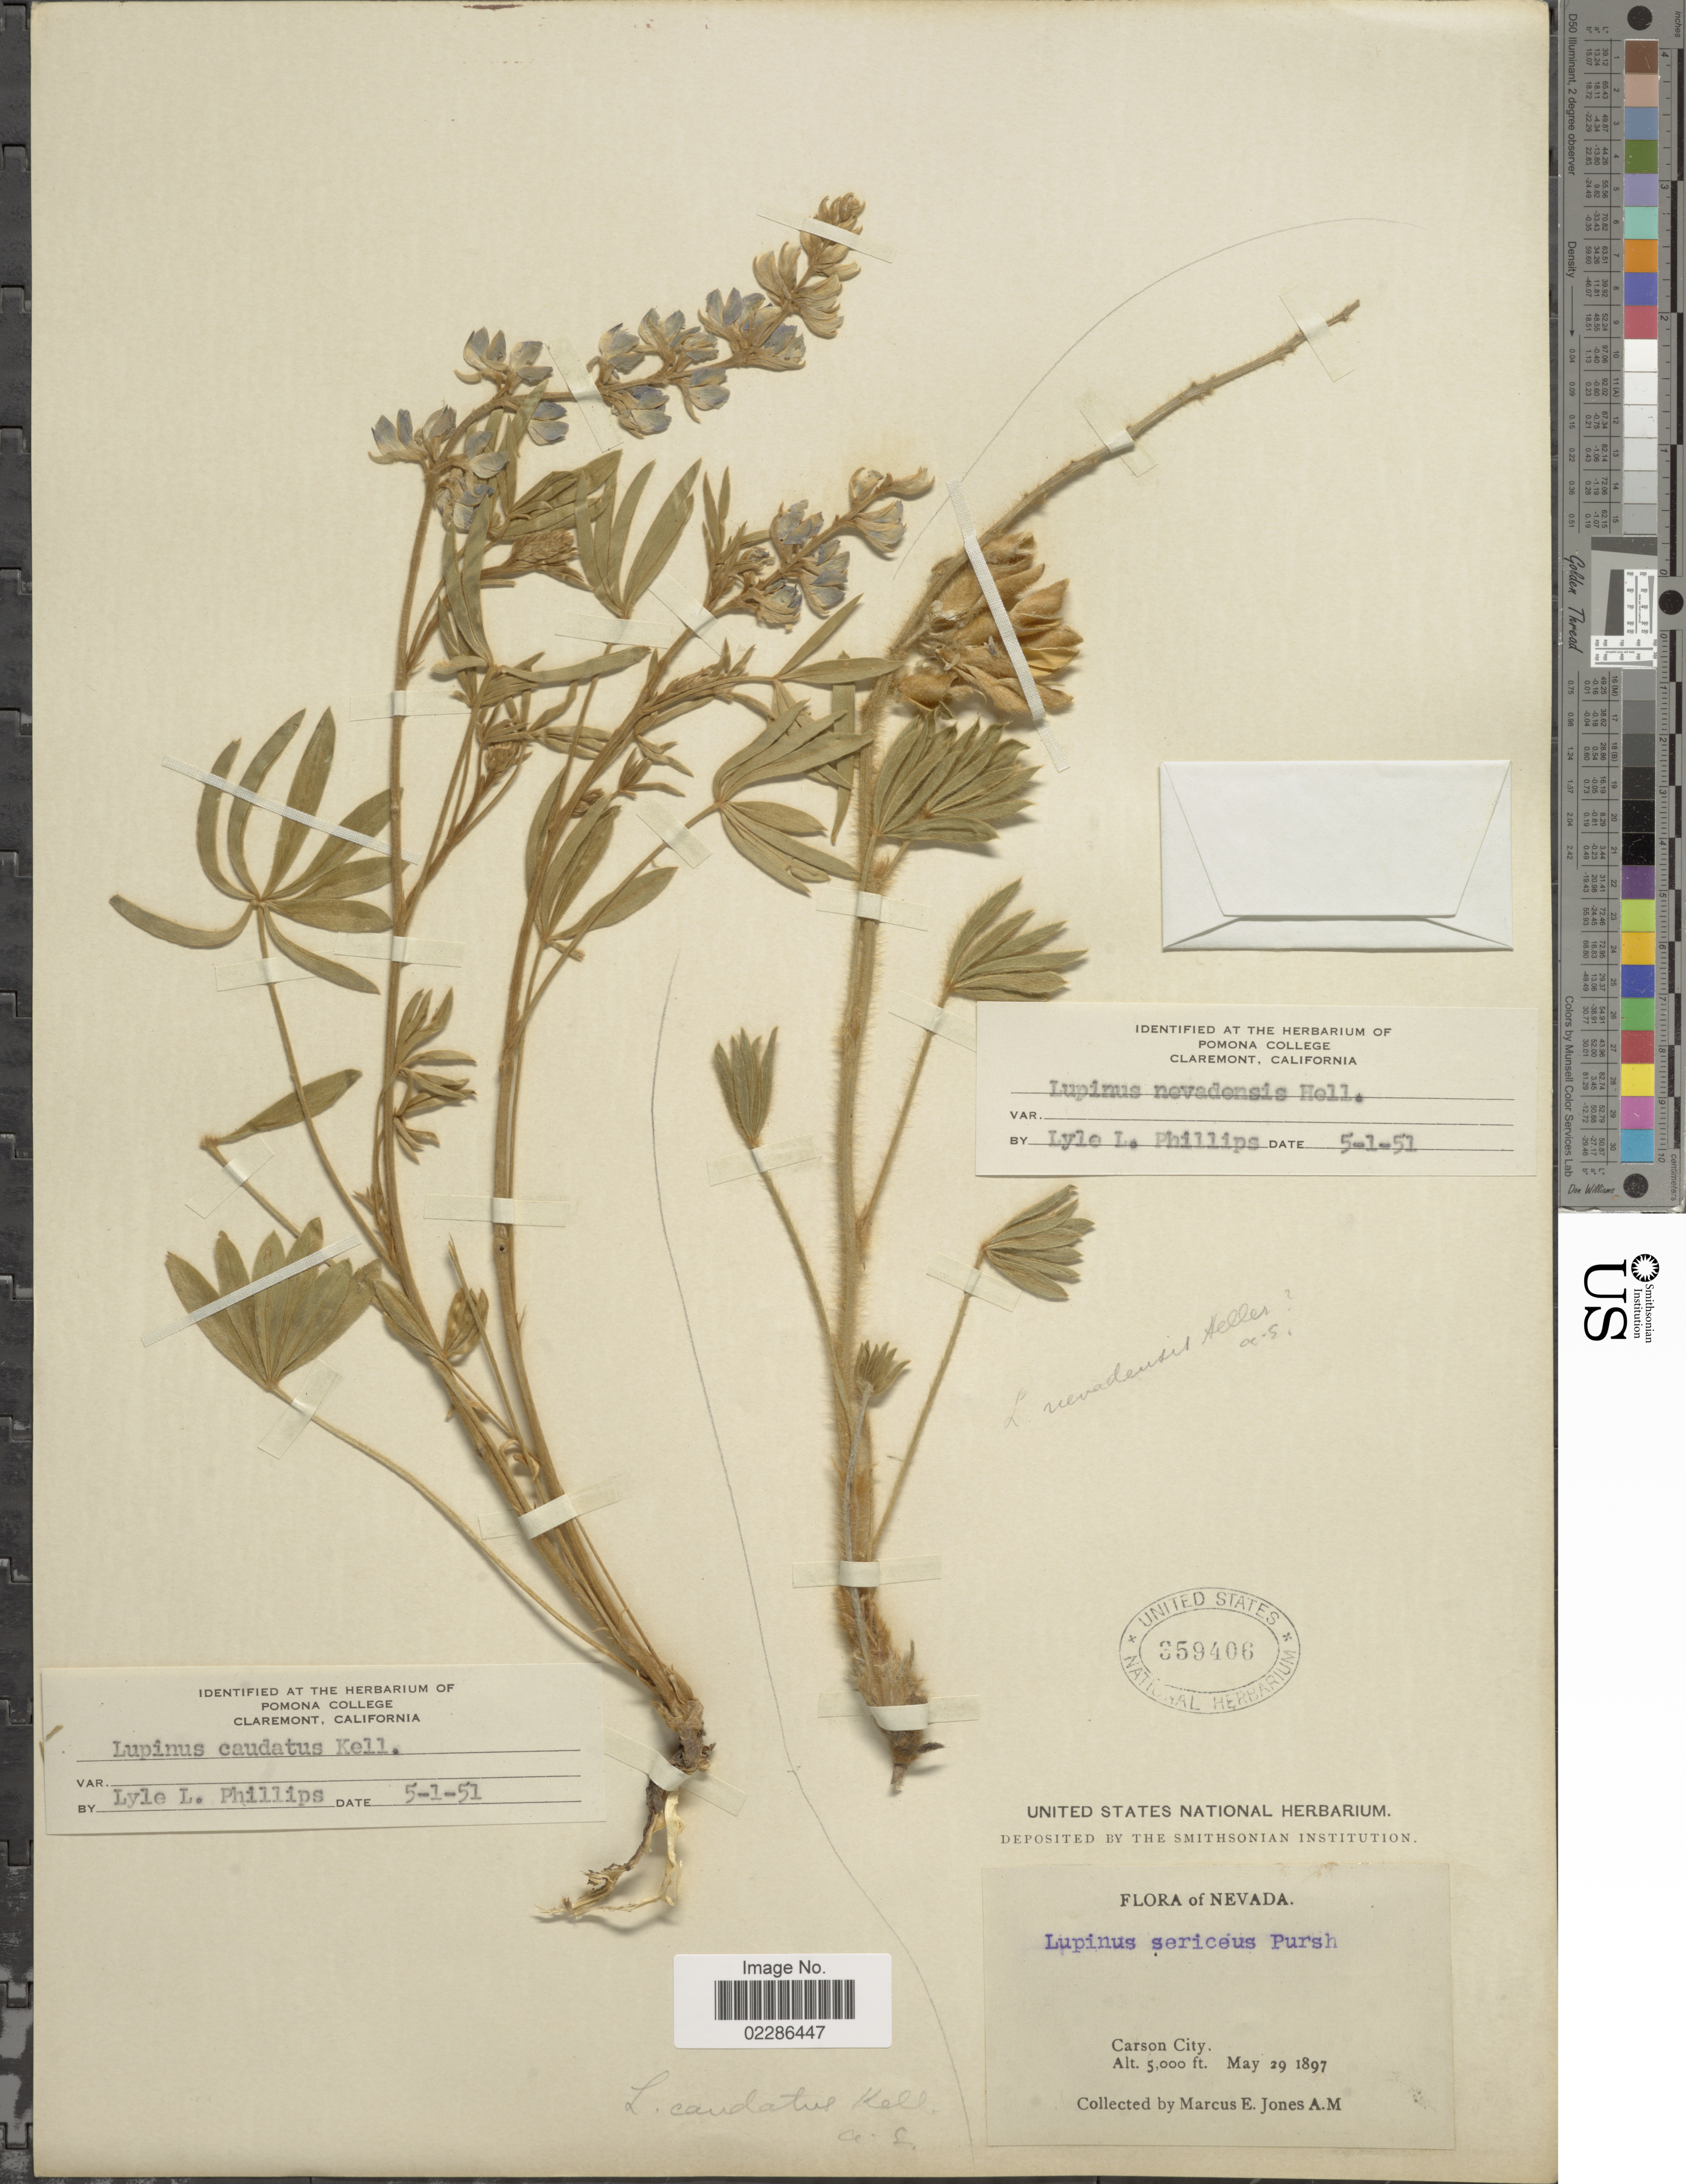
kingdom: Plantae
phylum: Tracheophyta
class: Magnoliopsida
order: Fabales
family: Fabaceae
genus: Lupinus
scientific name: Lupinus nevadensis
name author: A. Heller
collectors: M. E. Jones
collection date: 1897-05-29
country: United States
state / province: Nevada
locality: Carson City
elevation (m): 1524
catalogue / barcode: US 359406